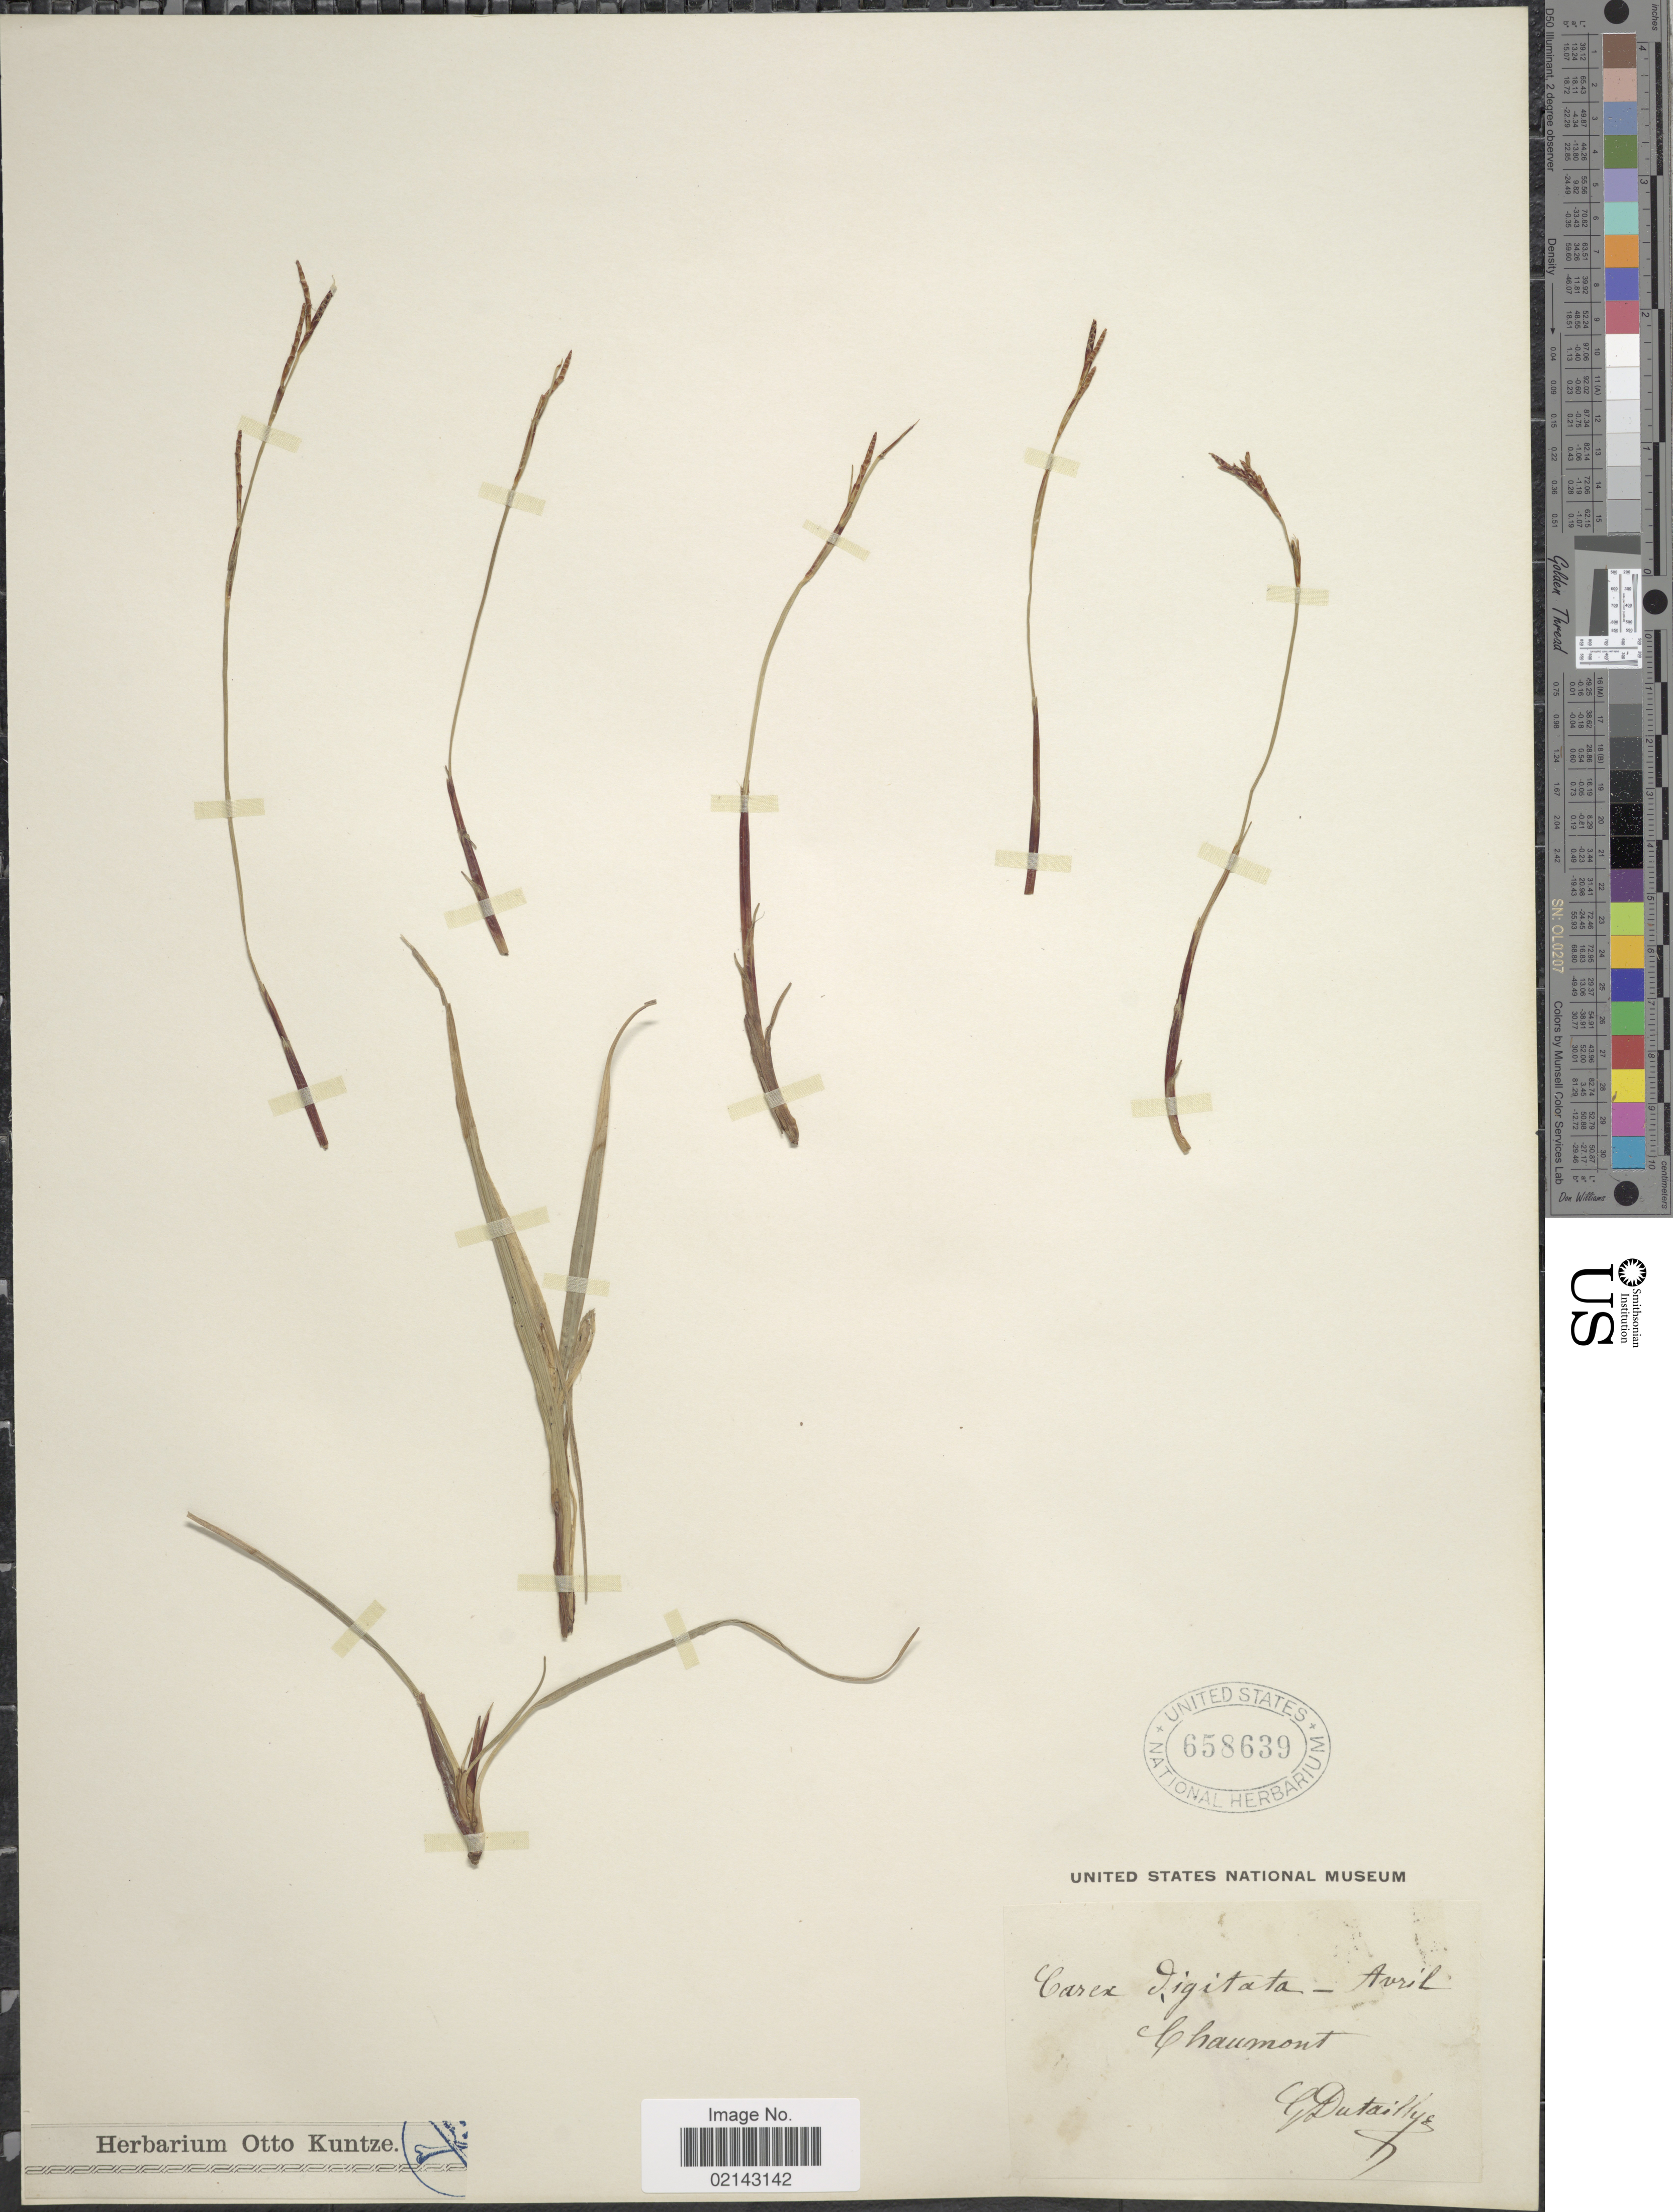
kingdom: Plantae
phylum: Tracheophyta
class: Liliopsida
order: Poales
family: Cyperaceae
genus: Carex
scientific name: Carex digitata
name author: L.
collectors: Dutaillye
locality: Chaumont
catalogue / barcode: US 658639